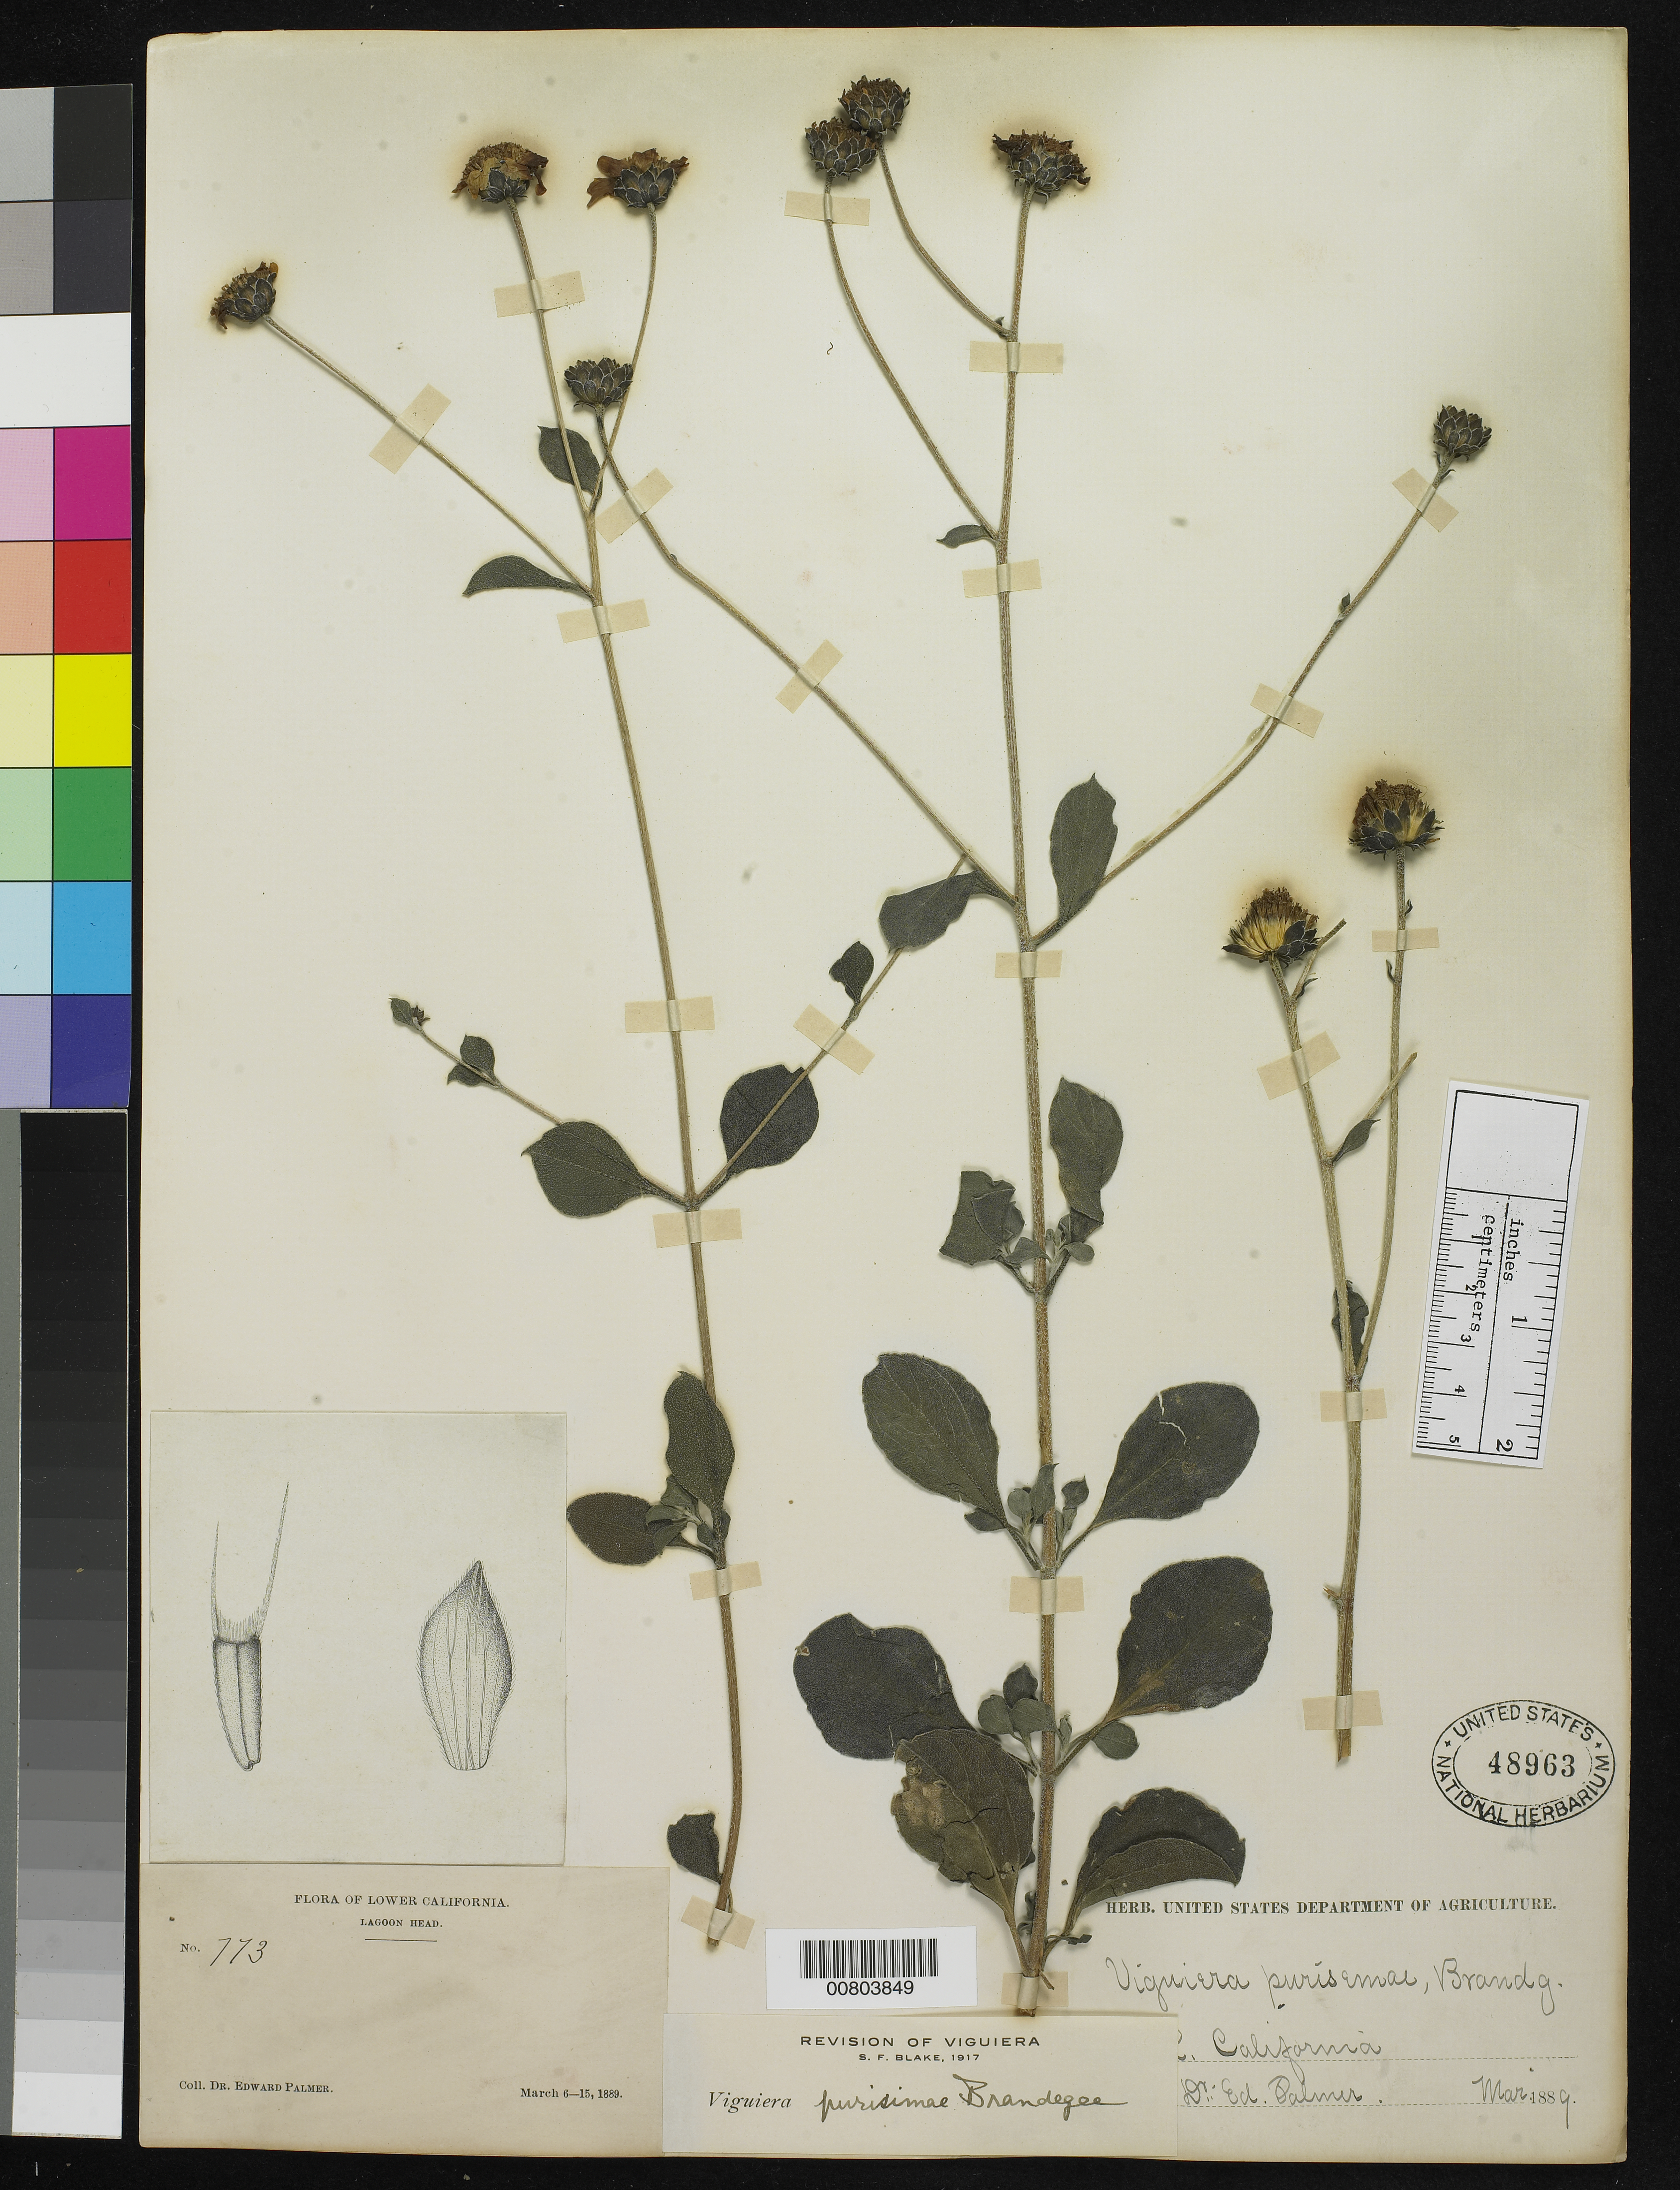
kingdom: Plantae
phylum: Tracheophyta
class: Magnoliopsida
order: Asterales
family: Asteraceae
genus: Viguiera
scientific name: Viguiera purisimae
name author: Brandegee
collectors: E. Palmer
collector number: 773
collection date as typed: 06 Mar 1889 to 15 Mar 1889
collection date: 1889-03-06/1889-03-15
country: Mexico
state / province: Baja California Norte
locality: Lagoon Head, Baja California.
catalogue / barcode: US 48963